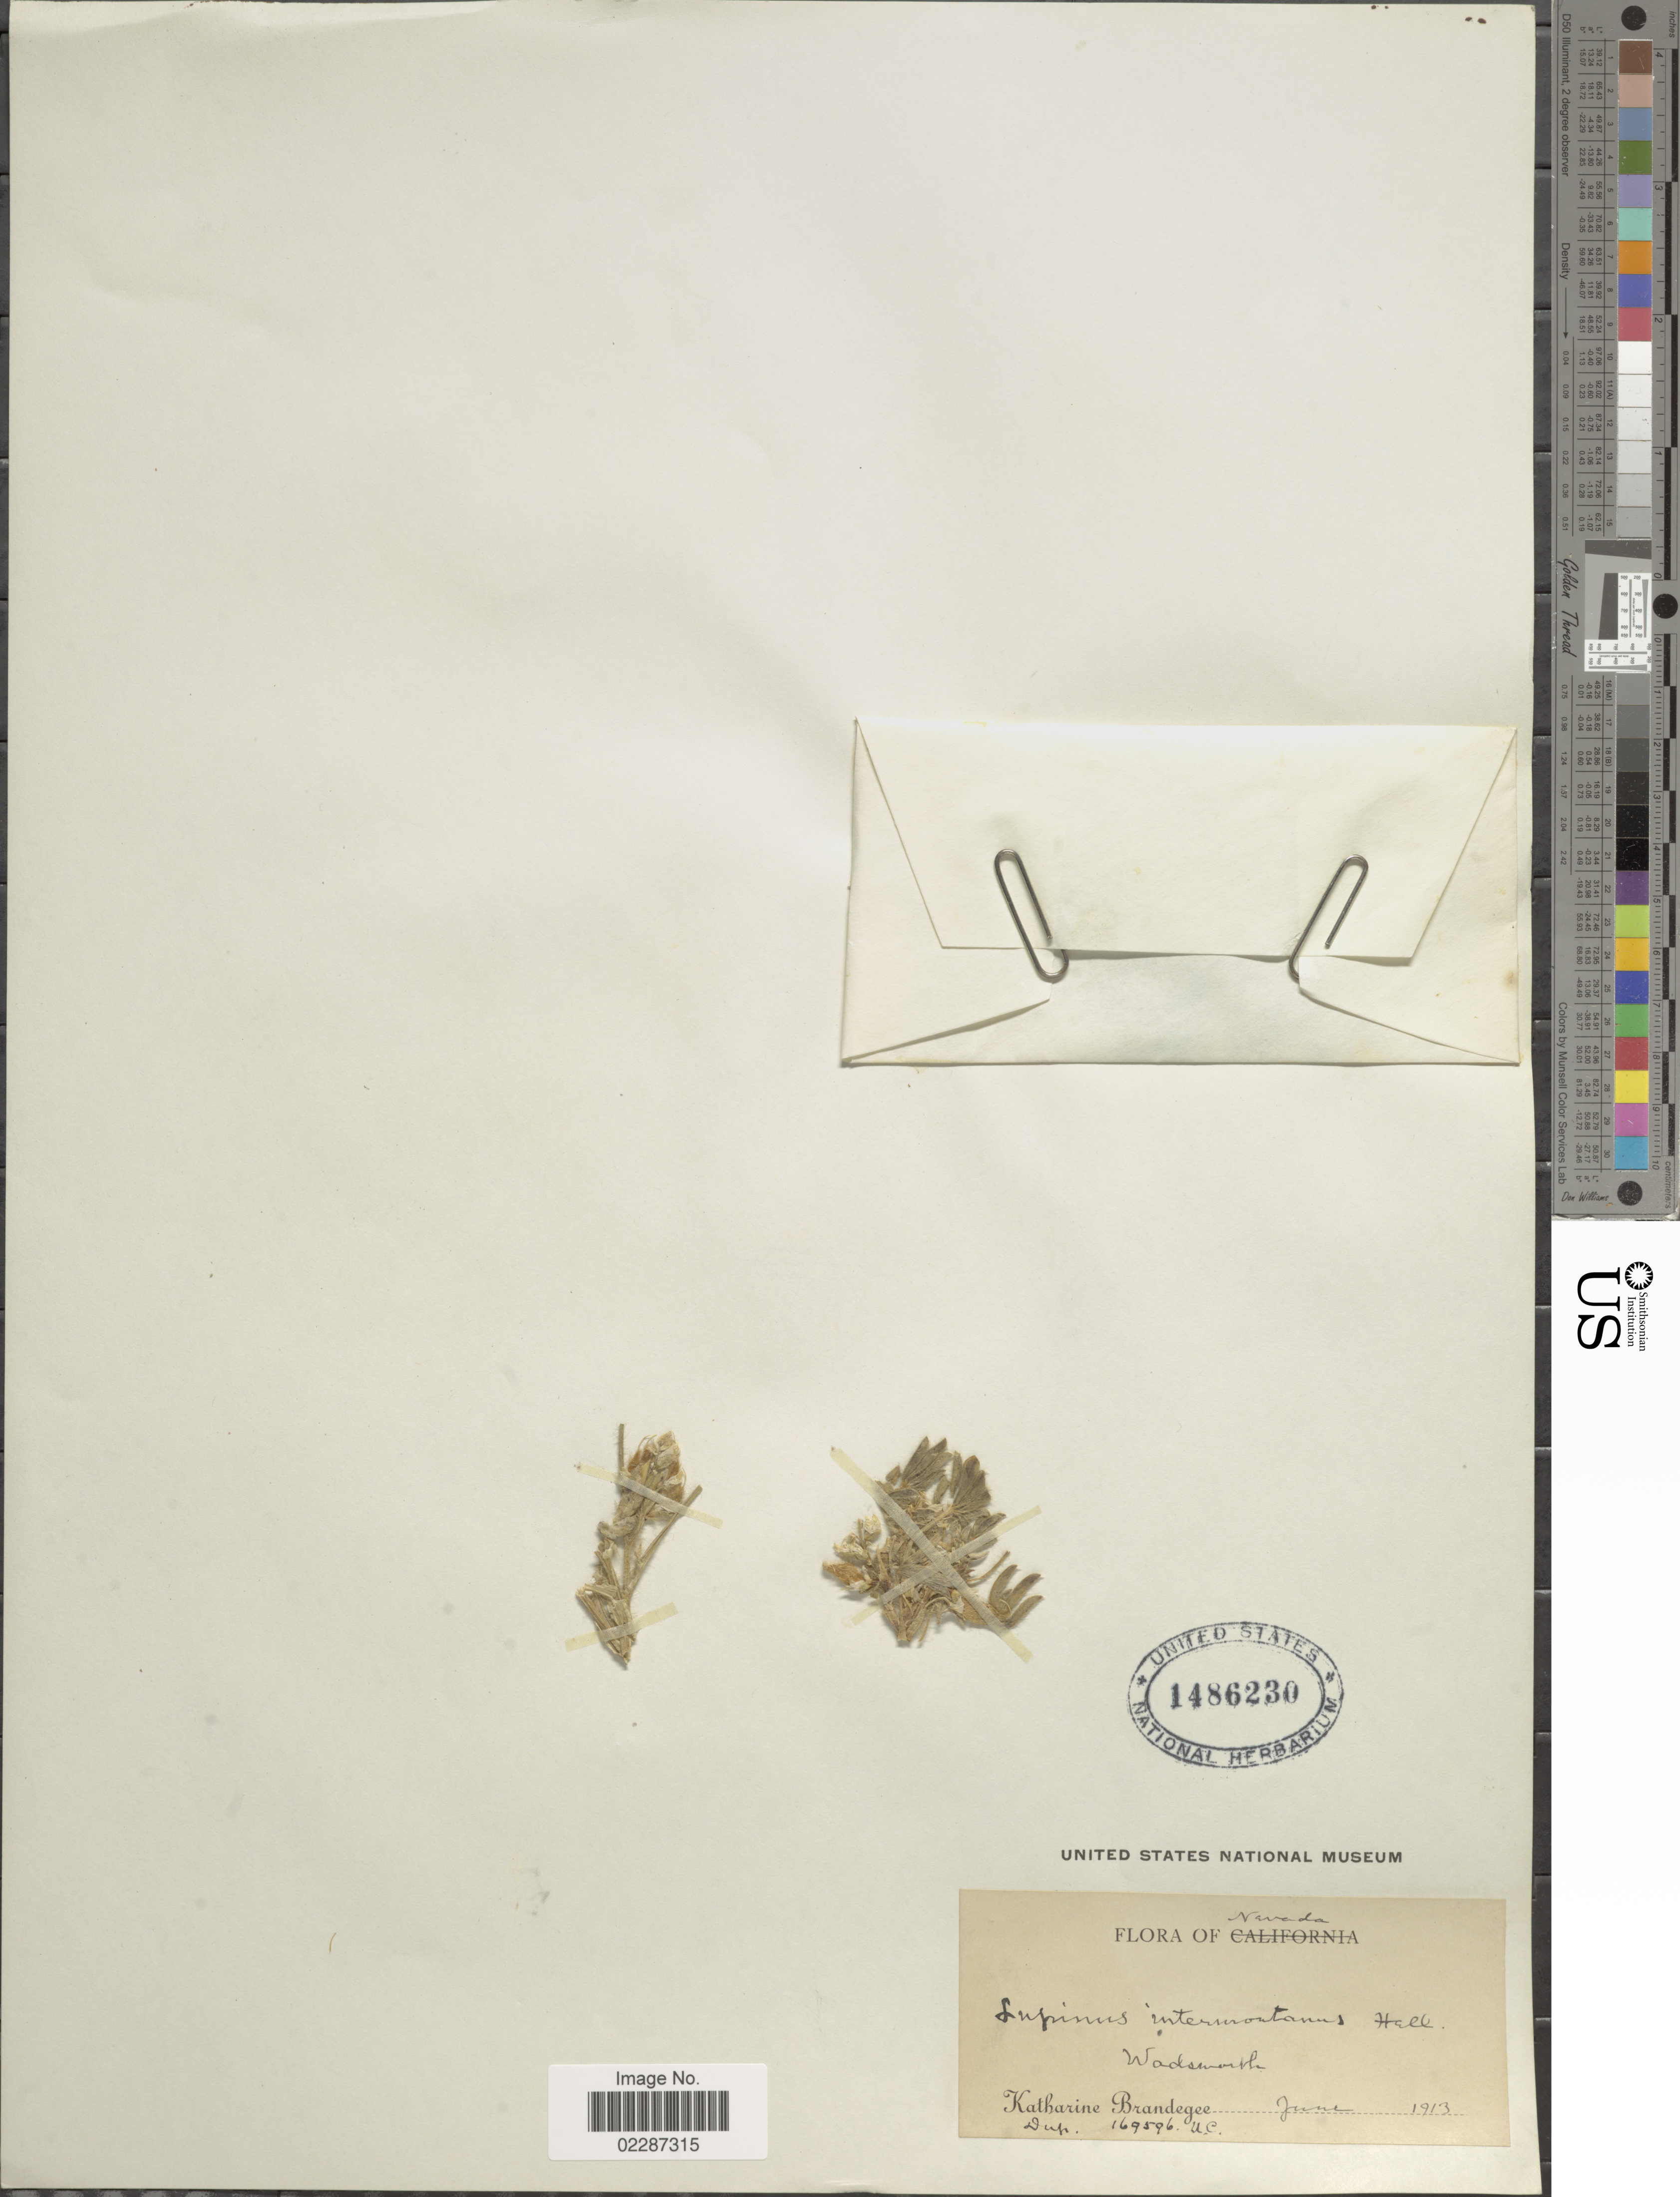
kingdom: Plantae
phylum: Tracheophyta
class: Magnoliopsida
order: Fabales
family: Fabaceae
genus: Lupinus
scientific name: Lupinus pusillus subsp. intermontanus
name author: (A. Heller) D.B. Dunn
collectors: M. K. Brandegee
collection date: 1913-06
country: United States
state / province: Nevada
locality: Wadsworth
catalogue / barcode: US 1486230